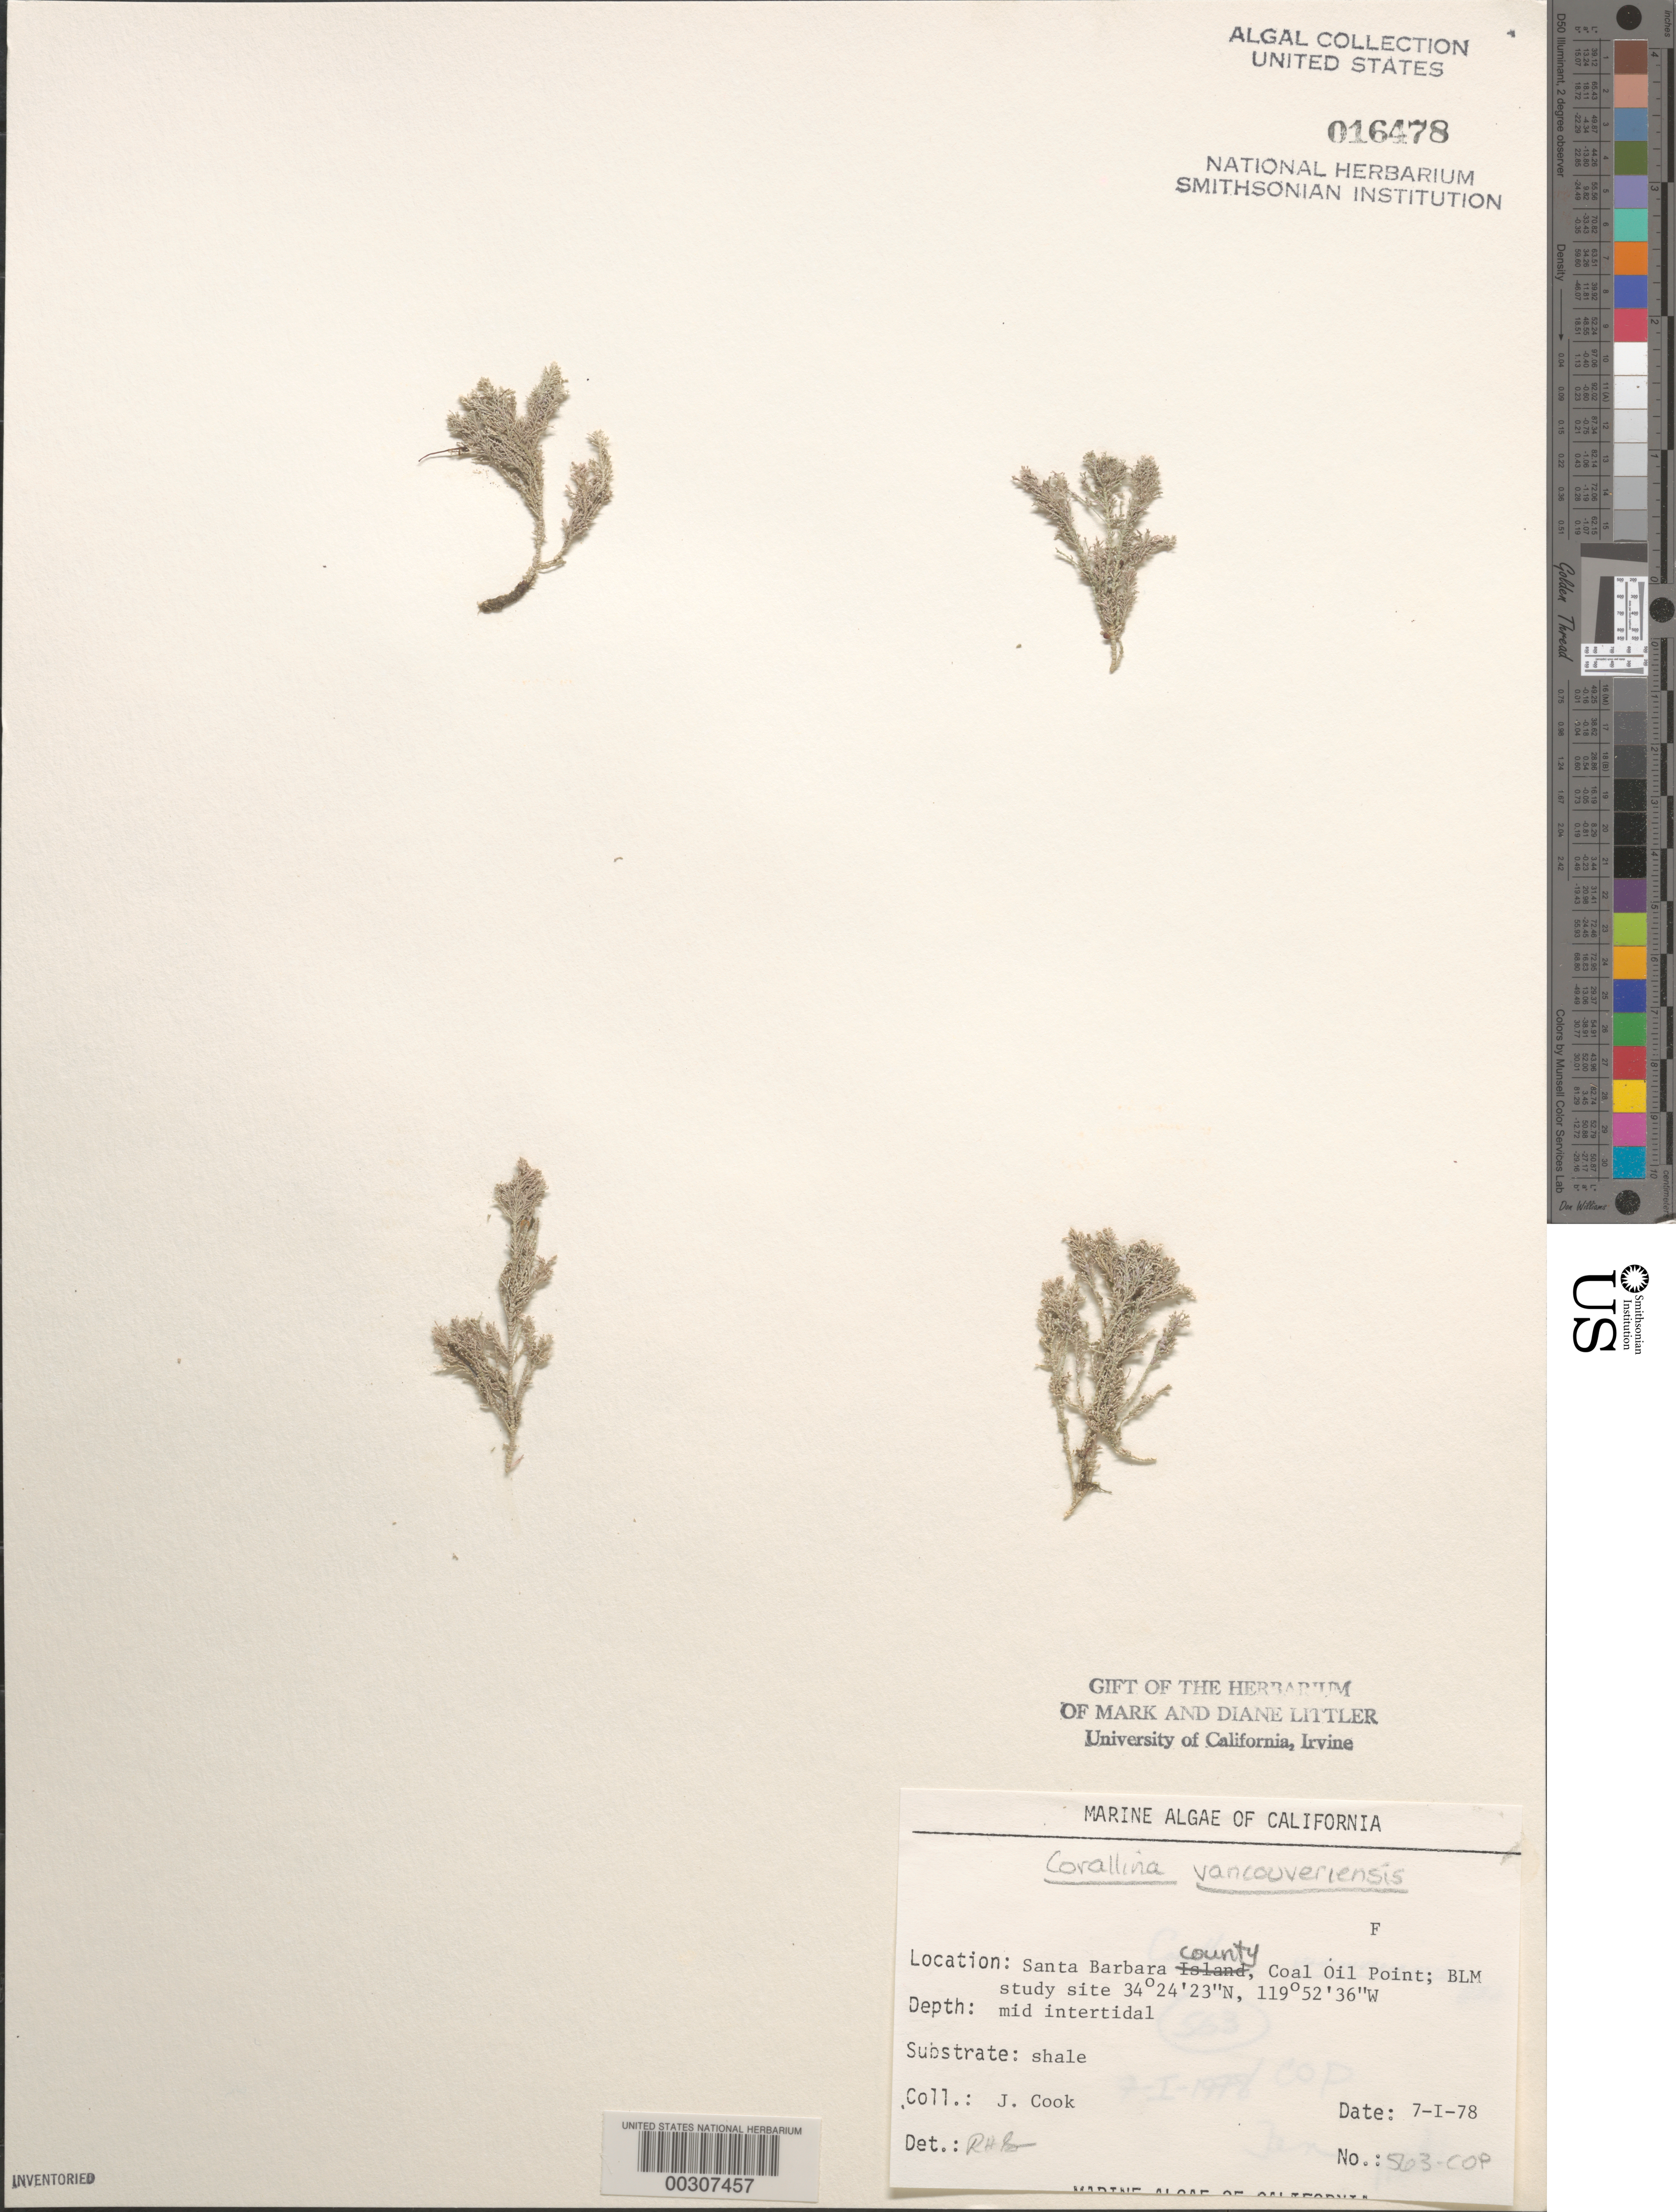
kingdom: Plantae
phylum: Rhodophyta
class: Florideophyceae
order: Corallinales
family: Corallinaceae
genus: Corallina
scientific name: Corallina vancouveriensis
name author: Yendo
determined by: Sims, Robert H.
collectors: J. Cook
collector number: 563-cop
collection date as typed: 07 Jan 1978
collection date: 1978-01-07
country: United States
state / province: California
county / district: Santa Barbara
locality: Coal Oil Point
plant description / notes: BLM-SOCALBIGHT Rocky Intertidal Survey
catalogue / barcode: US 16478